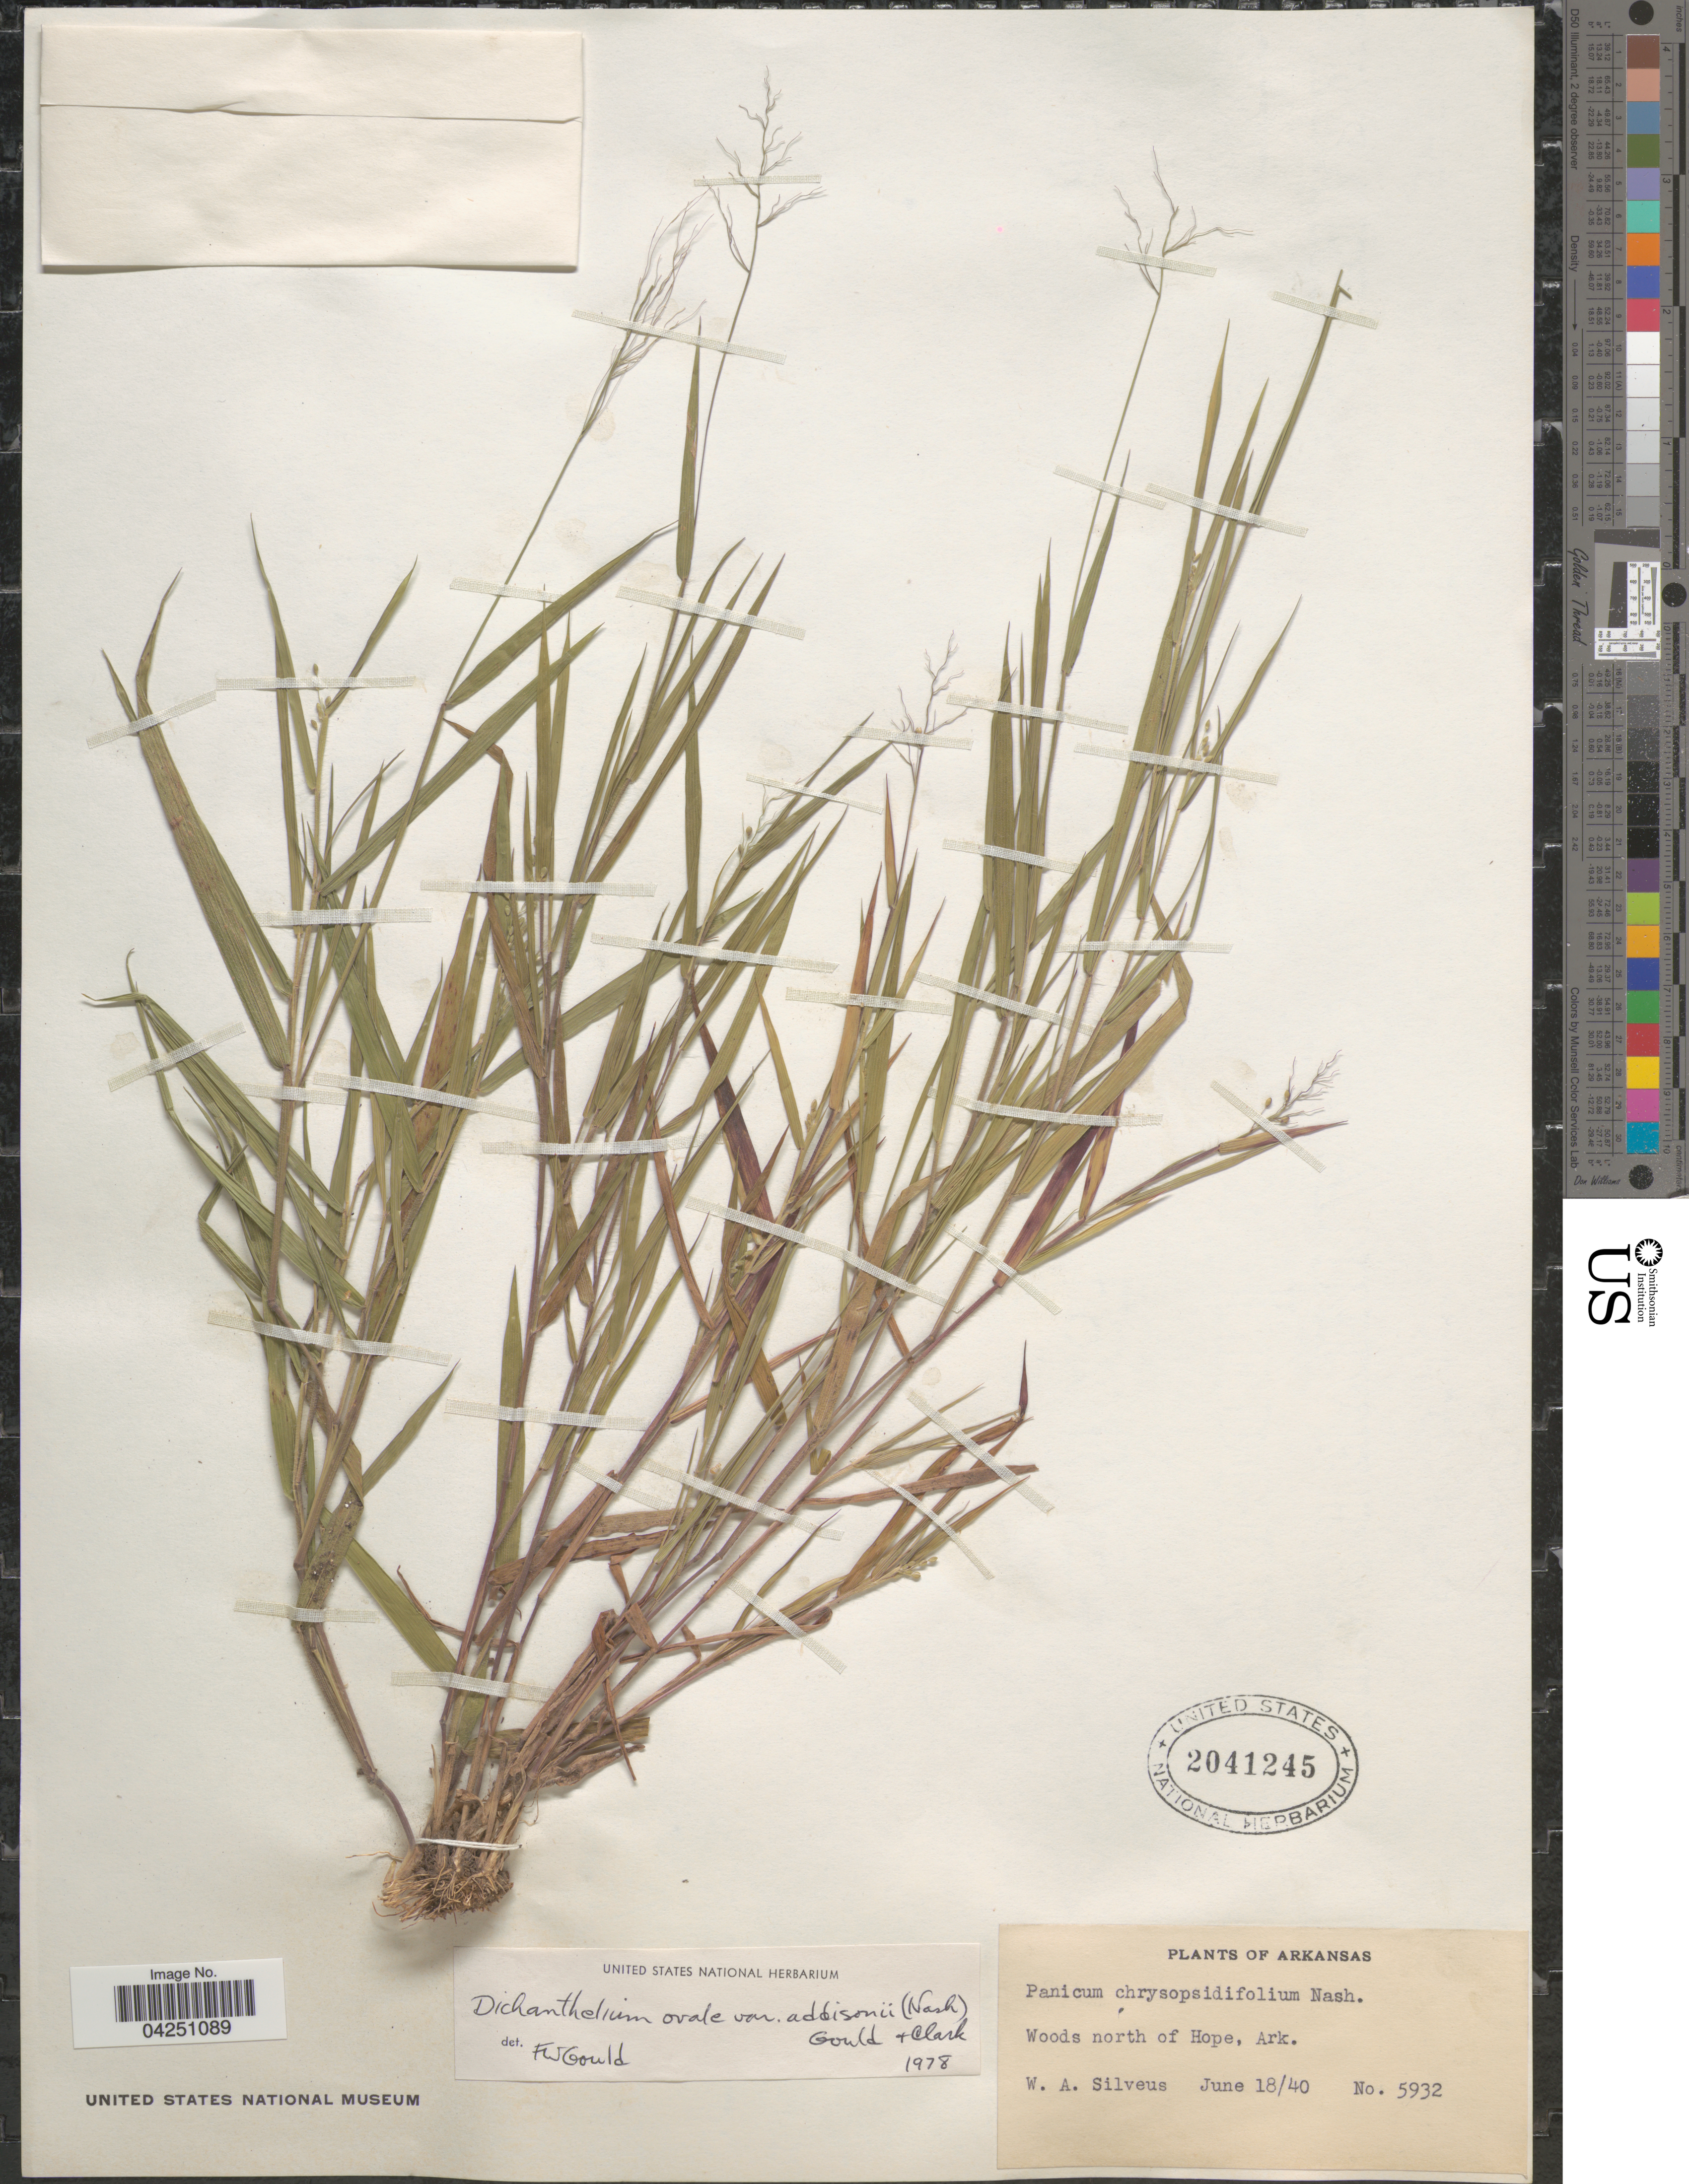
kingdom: Plantae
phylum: Tracheophyta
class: Liliopsida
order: Poales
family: Poaceae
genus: Dichanthelium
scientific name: Dichanthelium acuminatum var. acuminatum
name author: (Sw.) Gould & C.A. Clark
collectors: W. Silveus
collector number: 5932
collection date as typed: Transcribed d/m/y: 18/6/40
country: United States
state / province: Arkansas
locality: Woods north of Hope.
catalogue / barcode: US 2041245